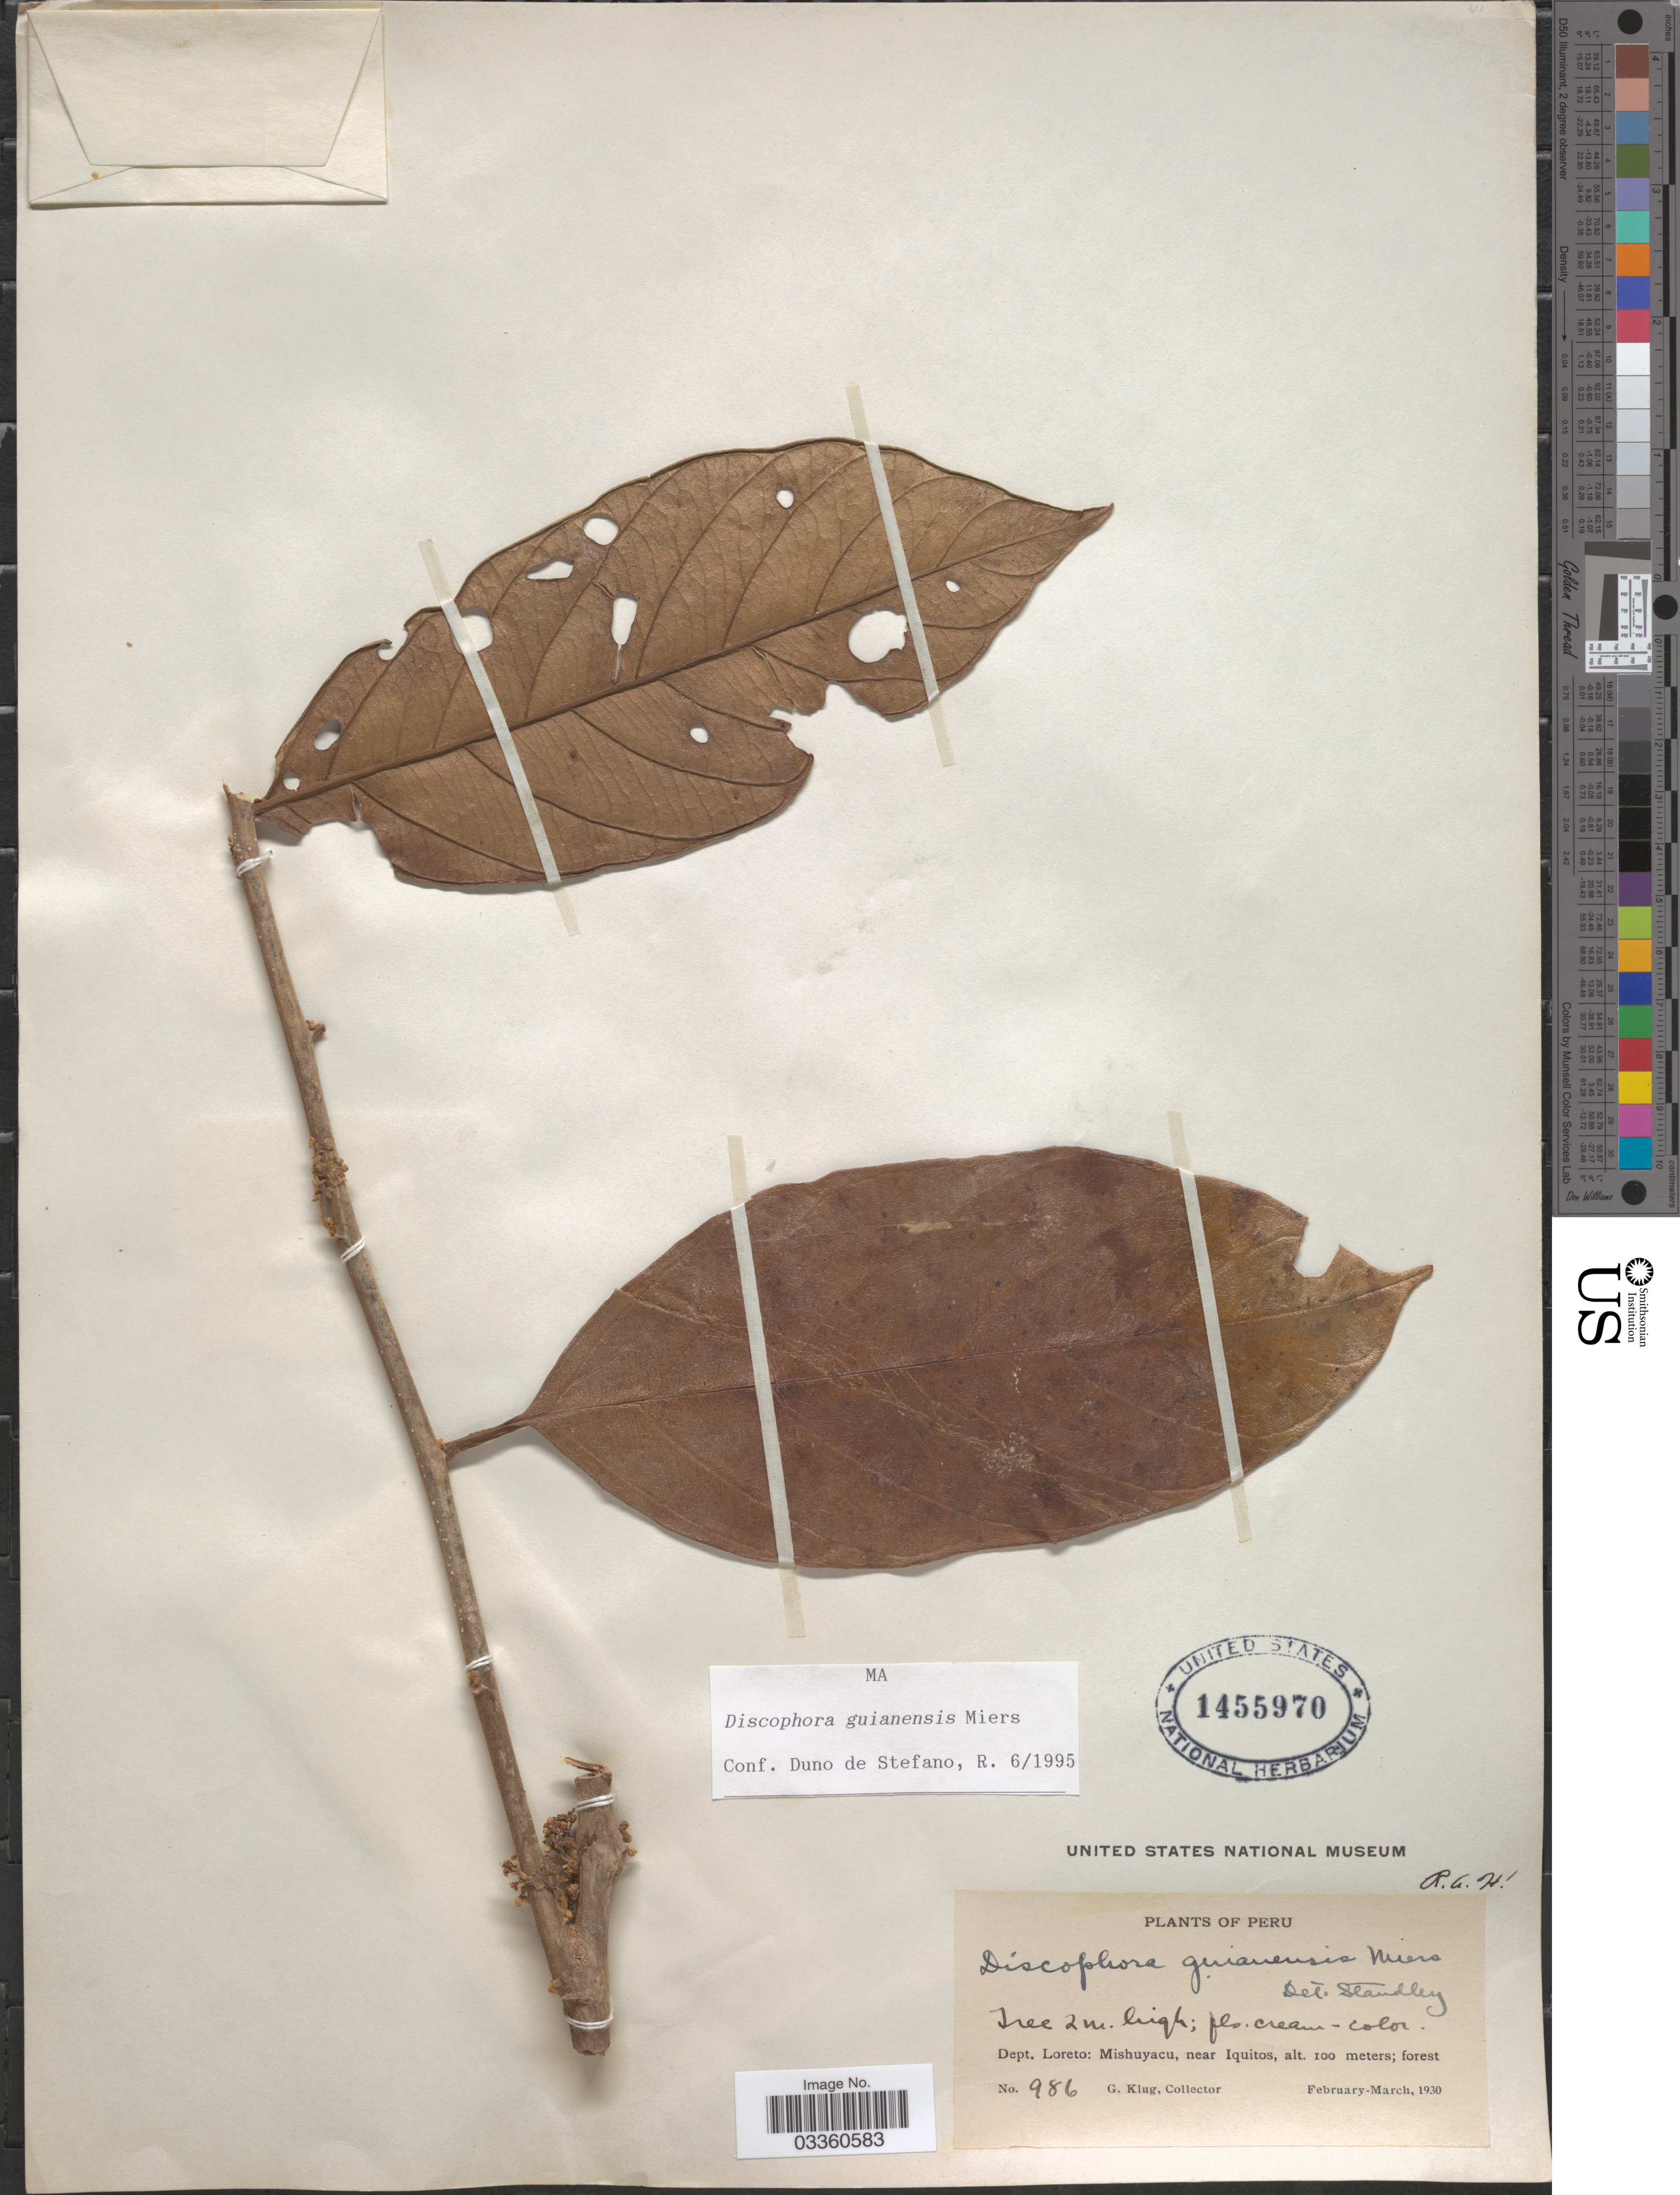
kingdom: Plantae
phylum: Tracheophyta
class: Magnoliopsida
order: Cardiopteridales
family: Stemonuraceae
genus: Discophora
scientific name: Discophora guianensis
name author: Miers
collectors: G. Klug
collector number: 986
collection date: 1930-02/1930-03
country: Peru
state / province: Loreto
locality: Dept. Loreto: Mishuyacu, near Iquitos.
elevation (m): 100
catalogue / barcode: US 1455970